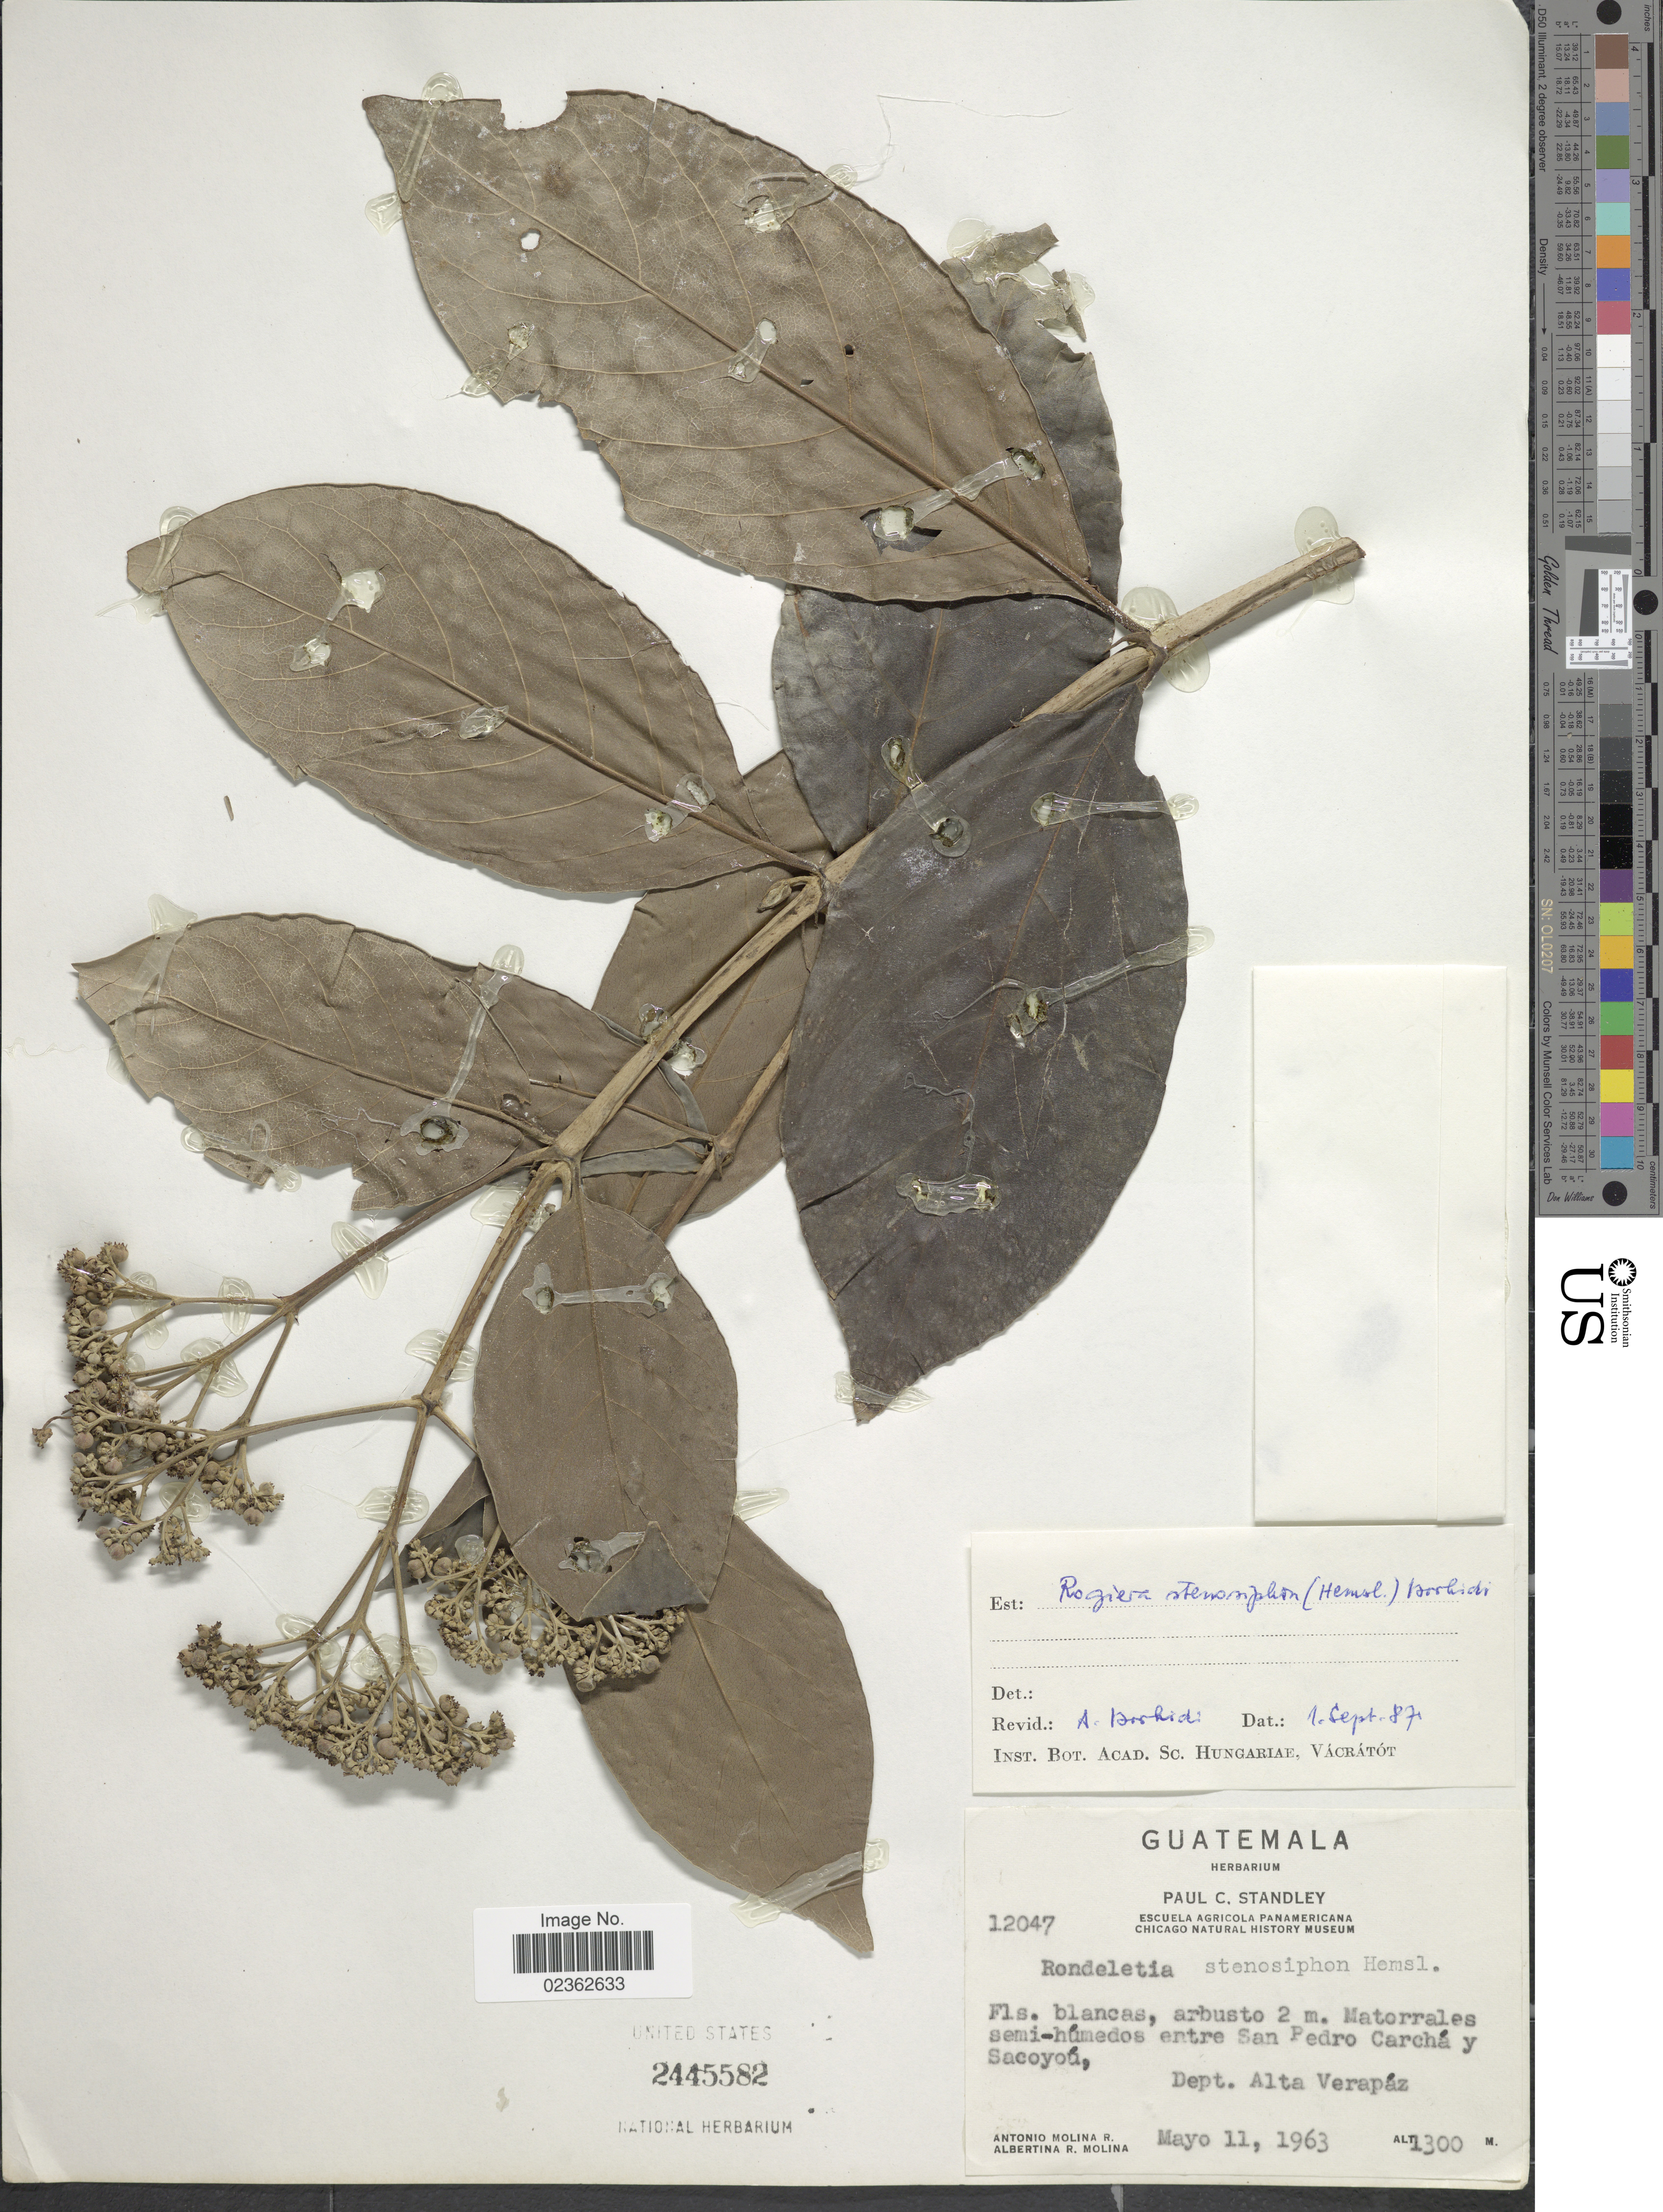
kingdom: Plantae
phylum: Tracheophyta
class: Magnoliopsida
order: Gentianales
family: Rubiaceae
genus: Rogiera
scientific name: Rogiera stenosiphon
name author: (Hemsl.) Borhidi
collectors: A. Molina R. & A. R. Molina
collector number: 12047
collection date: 1963-05-11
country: Guatemala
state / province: Alta Verapaz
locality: Matorrales semi-humedos entre San Pedro Carcha y Sacoyou.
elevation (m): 1300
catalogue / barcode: US 2445582